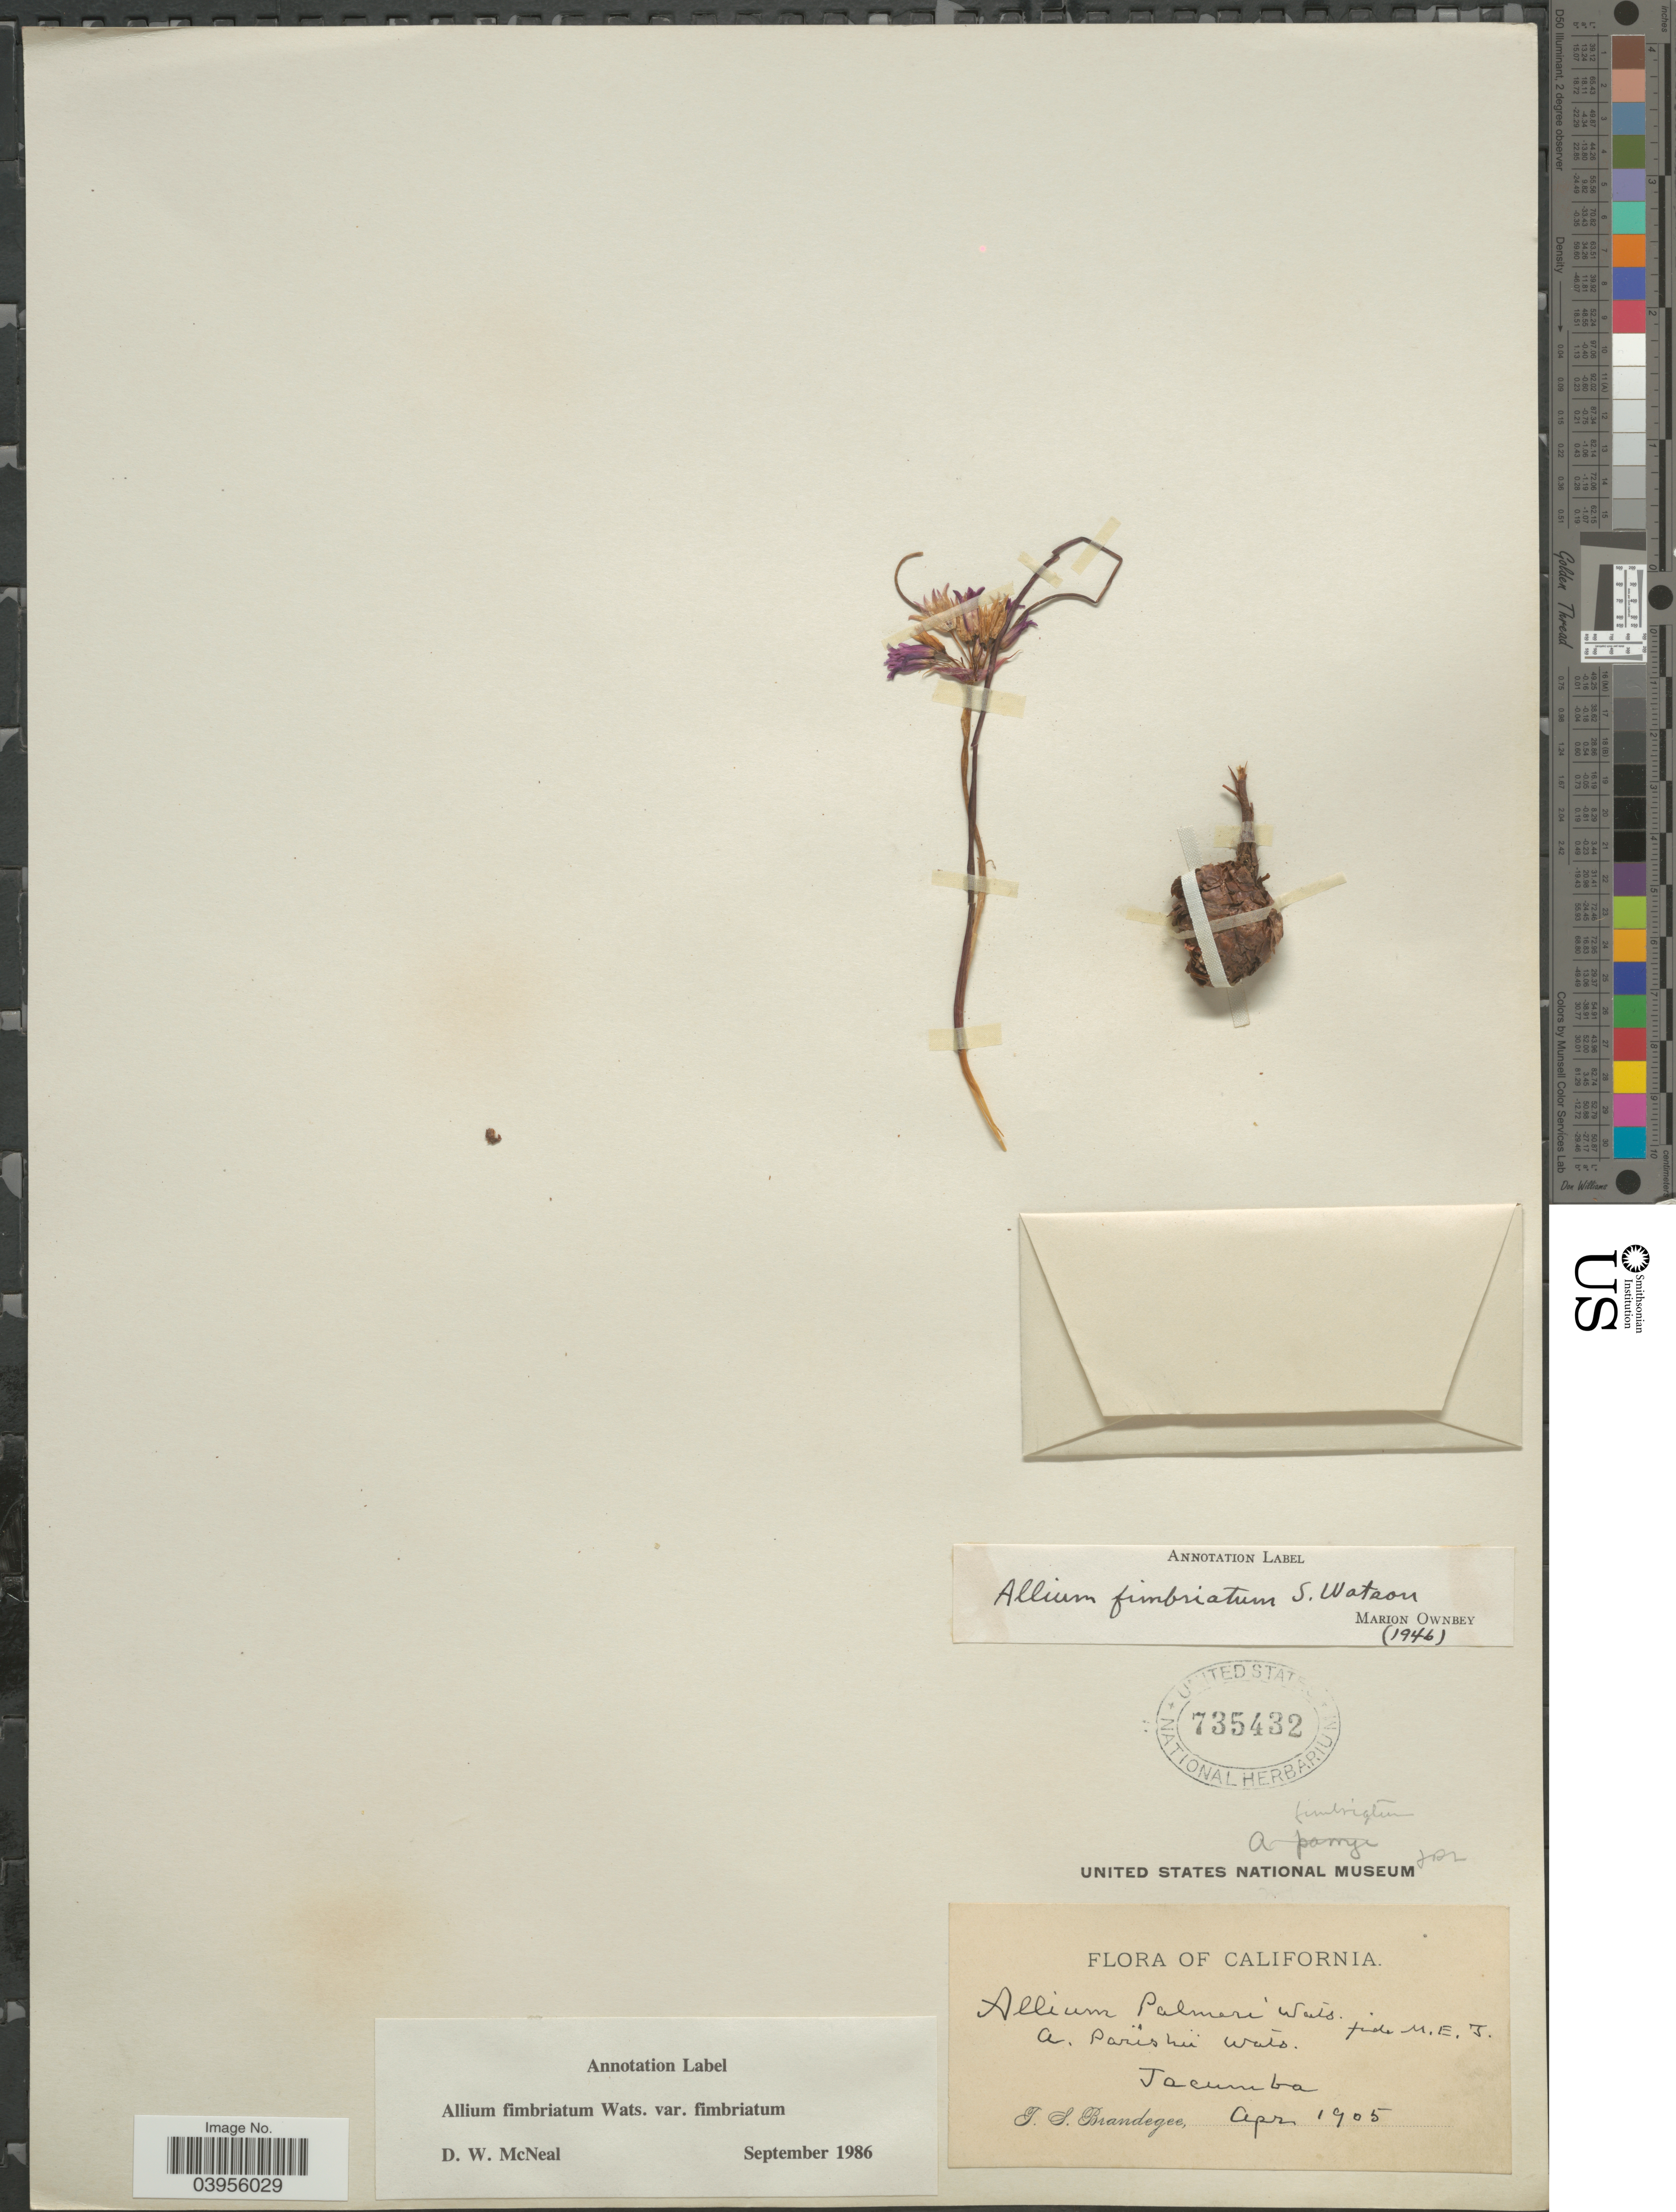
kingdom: Plantae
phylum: Tracheophyta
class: Liliopsida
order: Asparagales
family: Amaryllidaceae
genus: Allium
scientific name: Allium fimbriatum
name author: S. Watson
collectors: T. S. Brandegee (herbarium)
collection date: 1905-04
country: United States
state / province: California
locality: Tacumba.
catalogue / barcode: US 735432